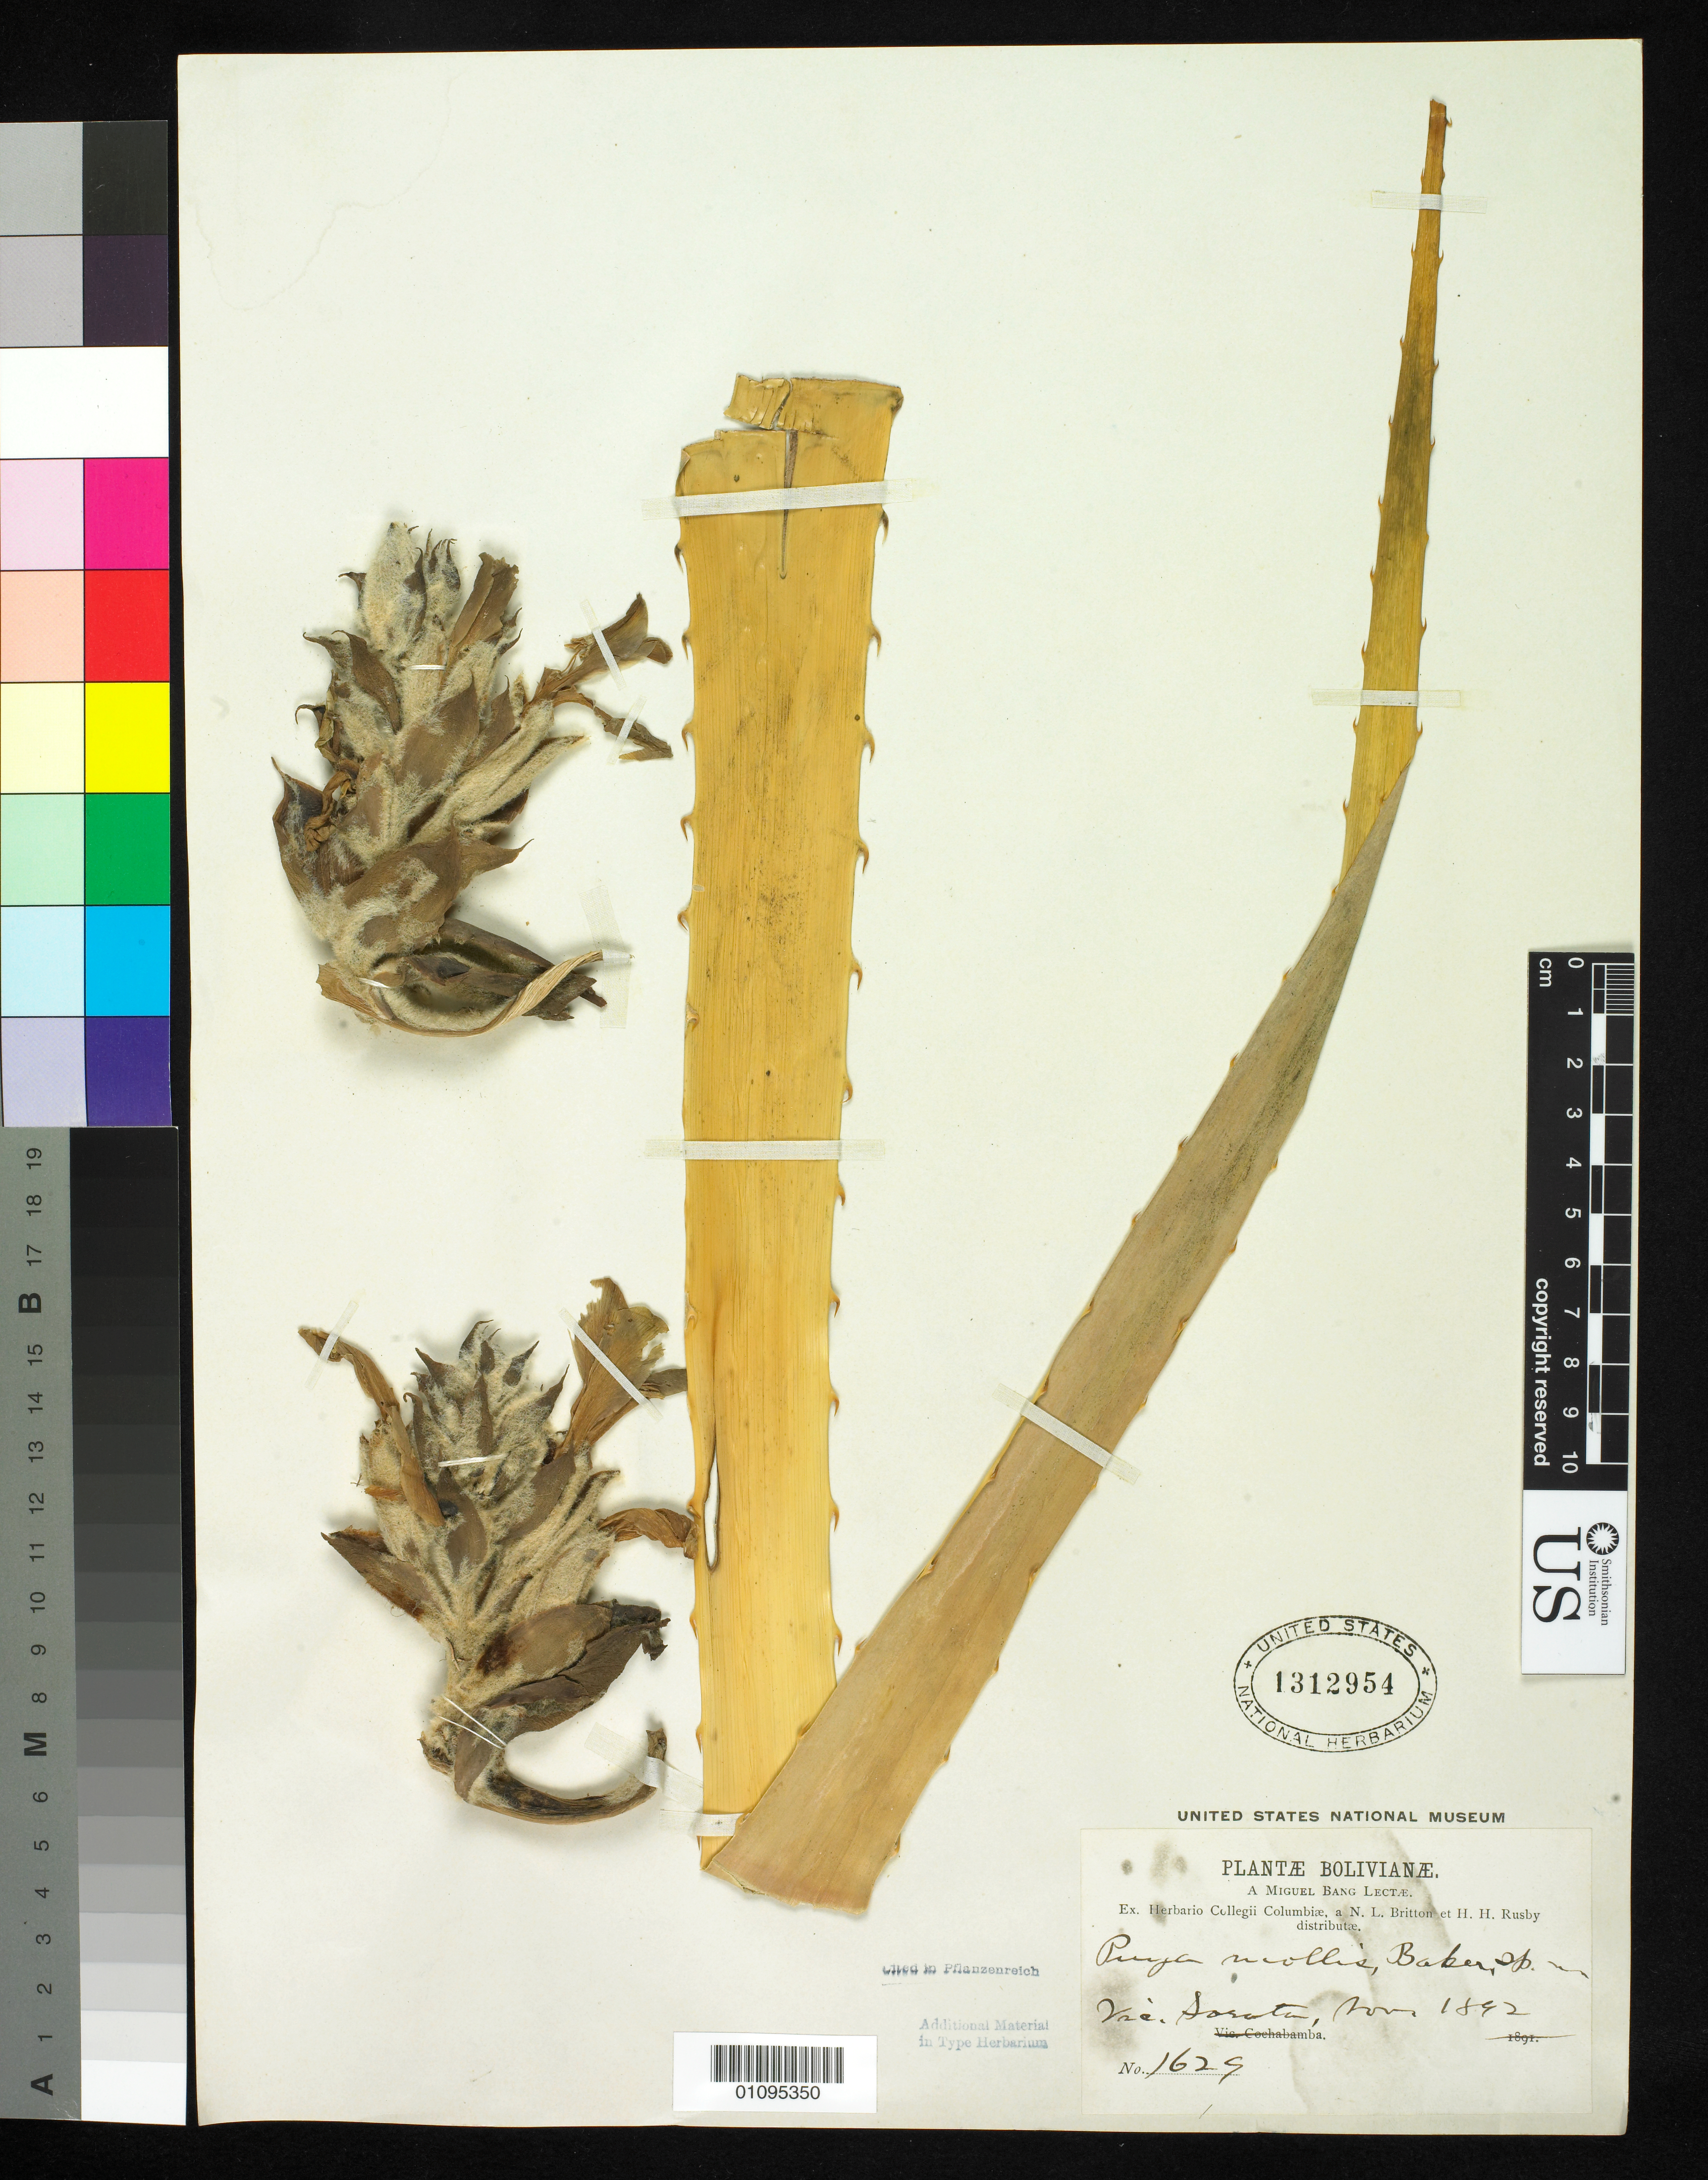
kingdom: Plantae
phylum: Tracheophyta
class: Liliopsida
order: Poales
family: Bromeliaceae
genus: Puya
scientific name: Puya mollis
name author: Baker ex Mez in A. DC.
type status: Syntype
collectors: M. Bang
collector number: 1629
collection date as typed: Nov 1892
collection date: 1892-11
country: Bolivia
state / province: La Paz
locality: Sorata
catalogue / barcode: US 1312954